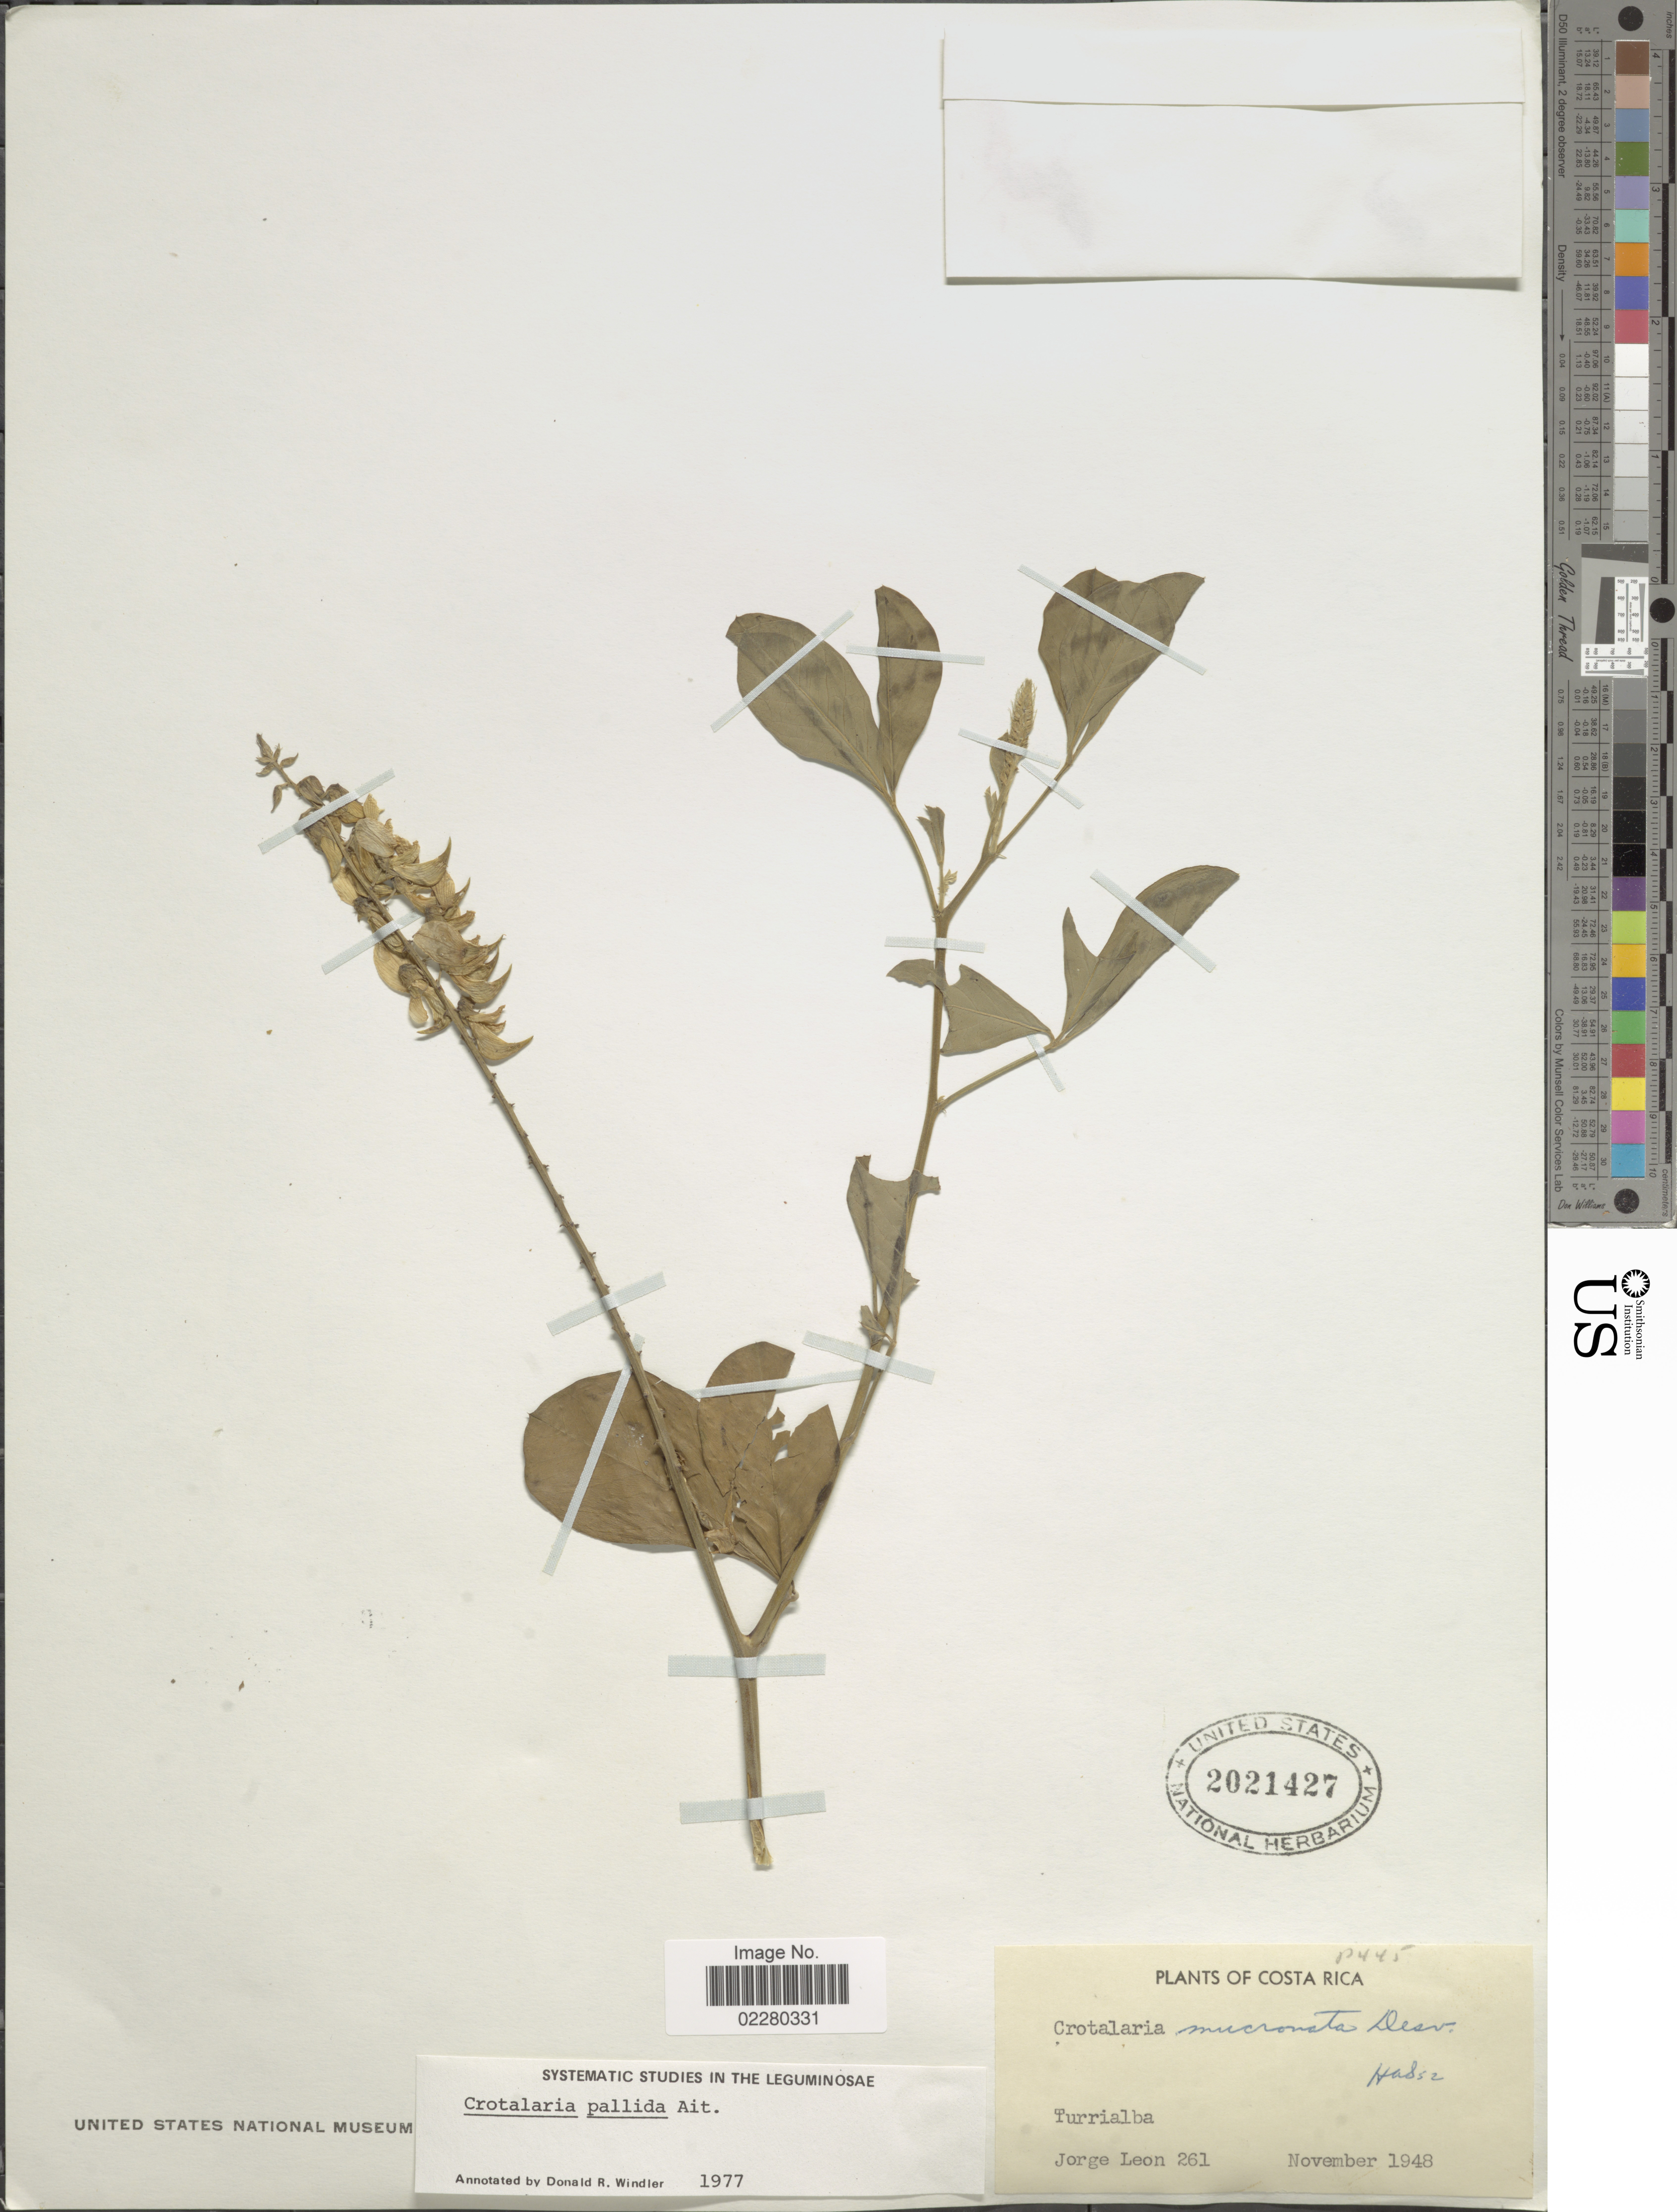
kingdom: Plantae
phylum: Tracheophyta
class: Magnoliopsida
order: Fabales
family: Fabaceae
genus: Crotalaria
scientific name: Crotalaria pallida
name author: Aiton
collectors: J. León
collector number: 261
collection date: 1948-11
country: Costa Rica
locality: Turrialba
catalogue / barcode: US 2021427